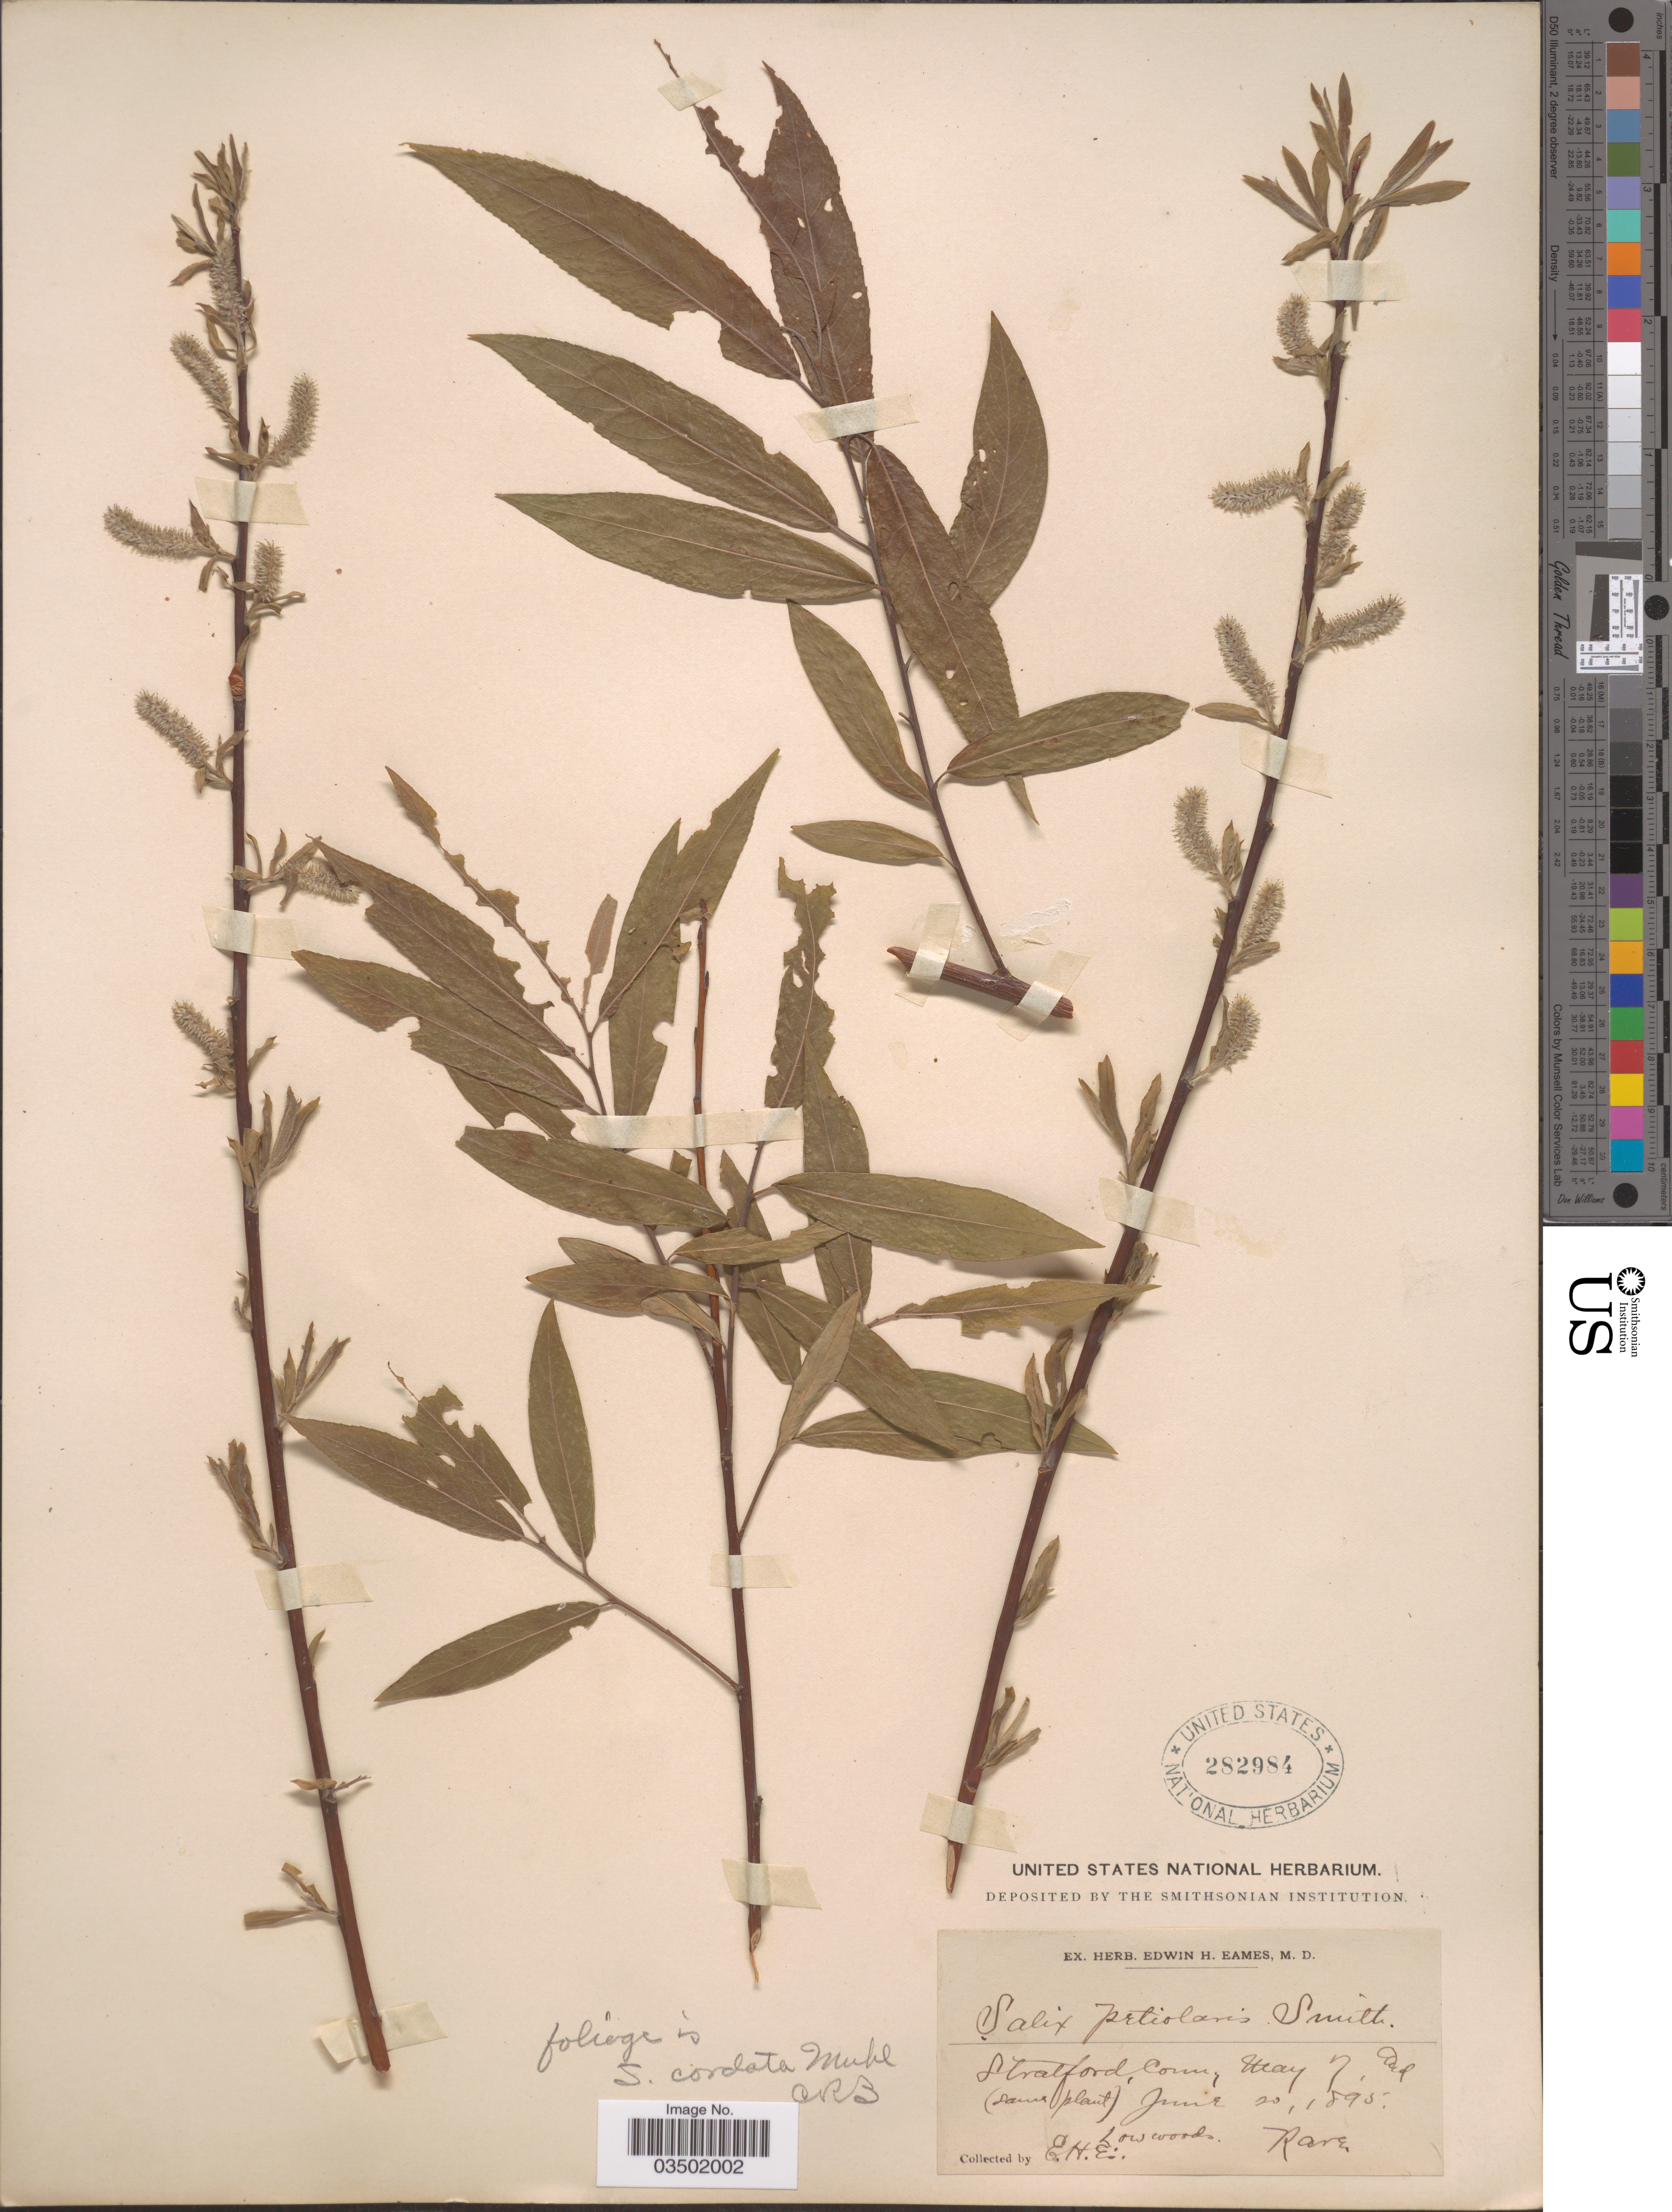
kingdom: Plantae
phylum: Tracheophyta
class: Magnoliopsida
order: Malpighiales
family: Salicaceae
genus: Salix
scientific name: Salix petiolaris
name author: Sm.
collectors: E. H. Eames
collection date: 1895-05-07/1895-06-20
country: United States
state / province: Connecticut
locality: Stratford.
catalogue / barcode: US 282984